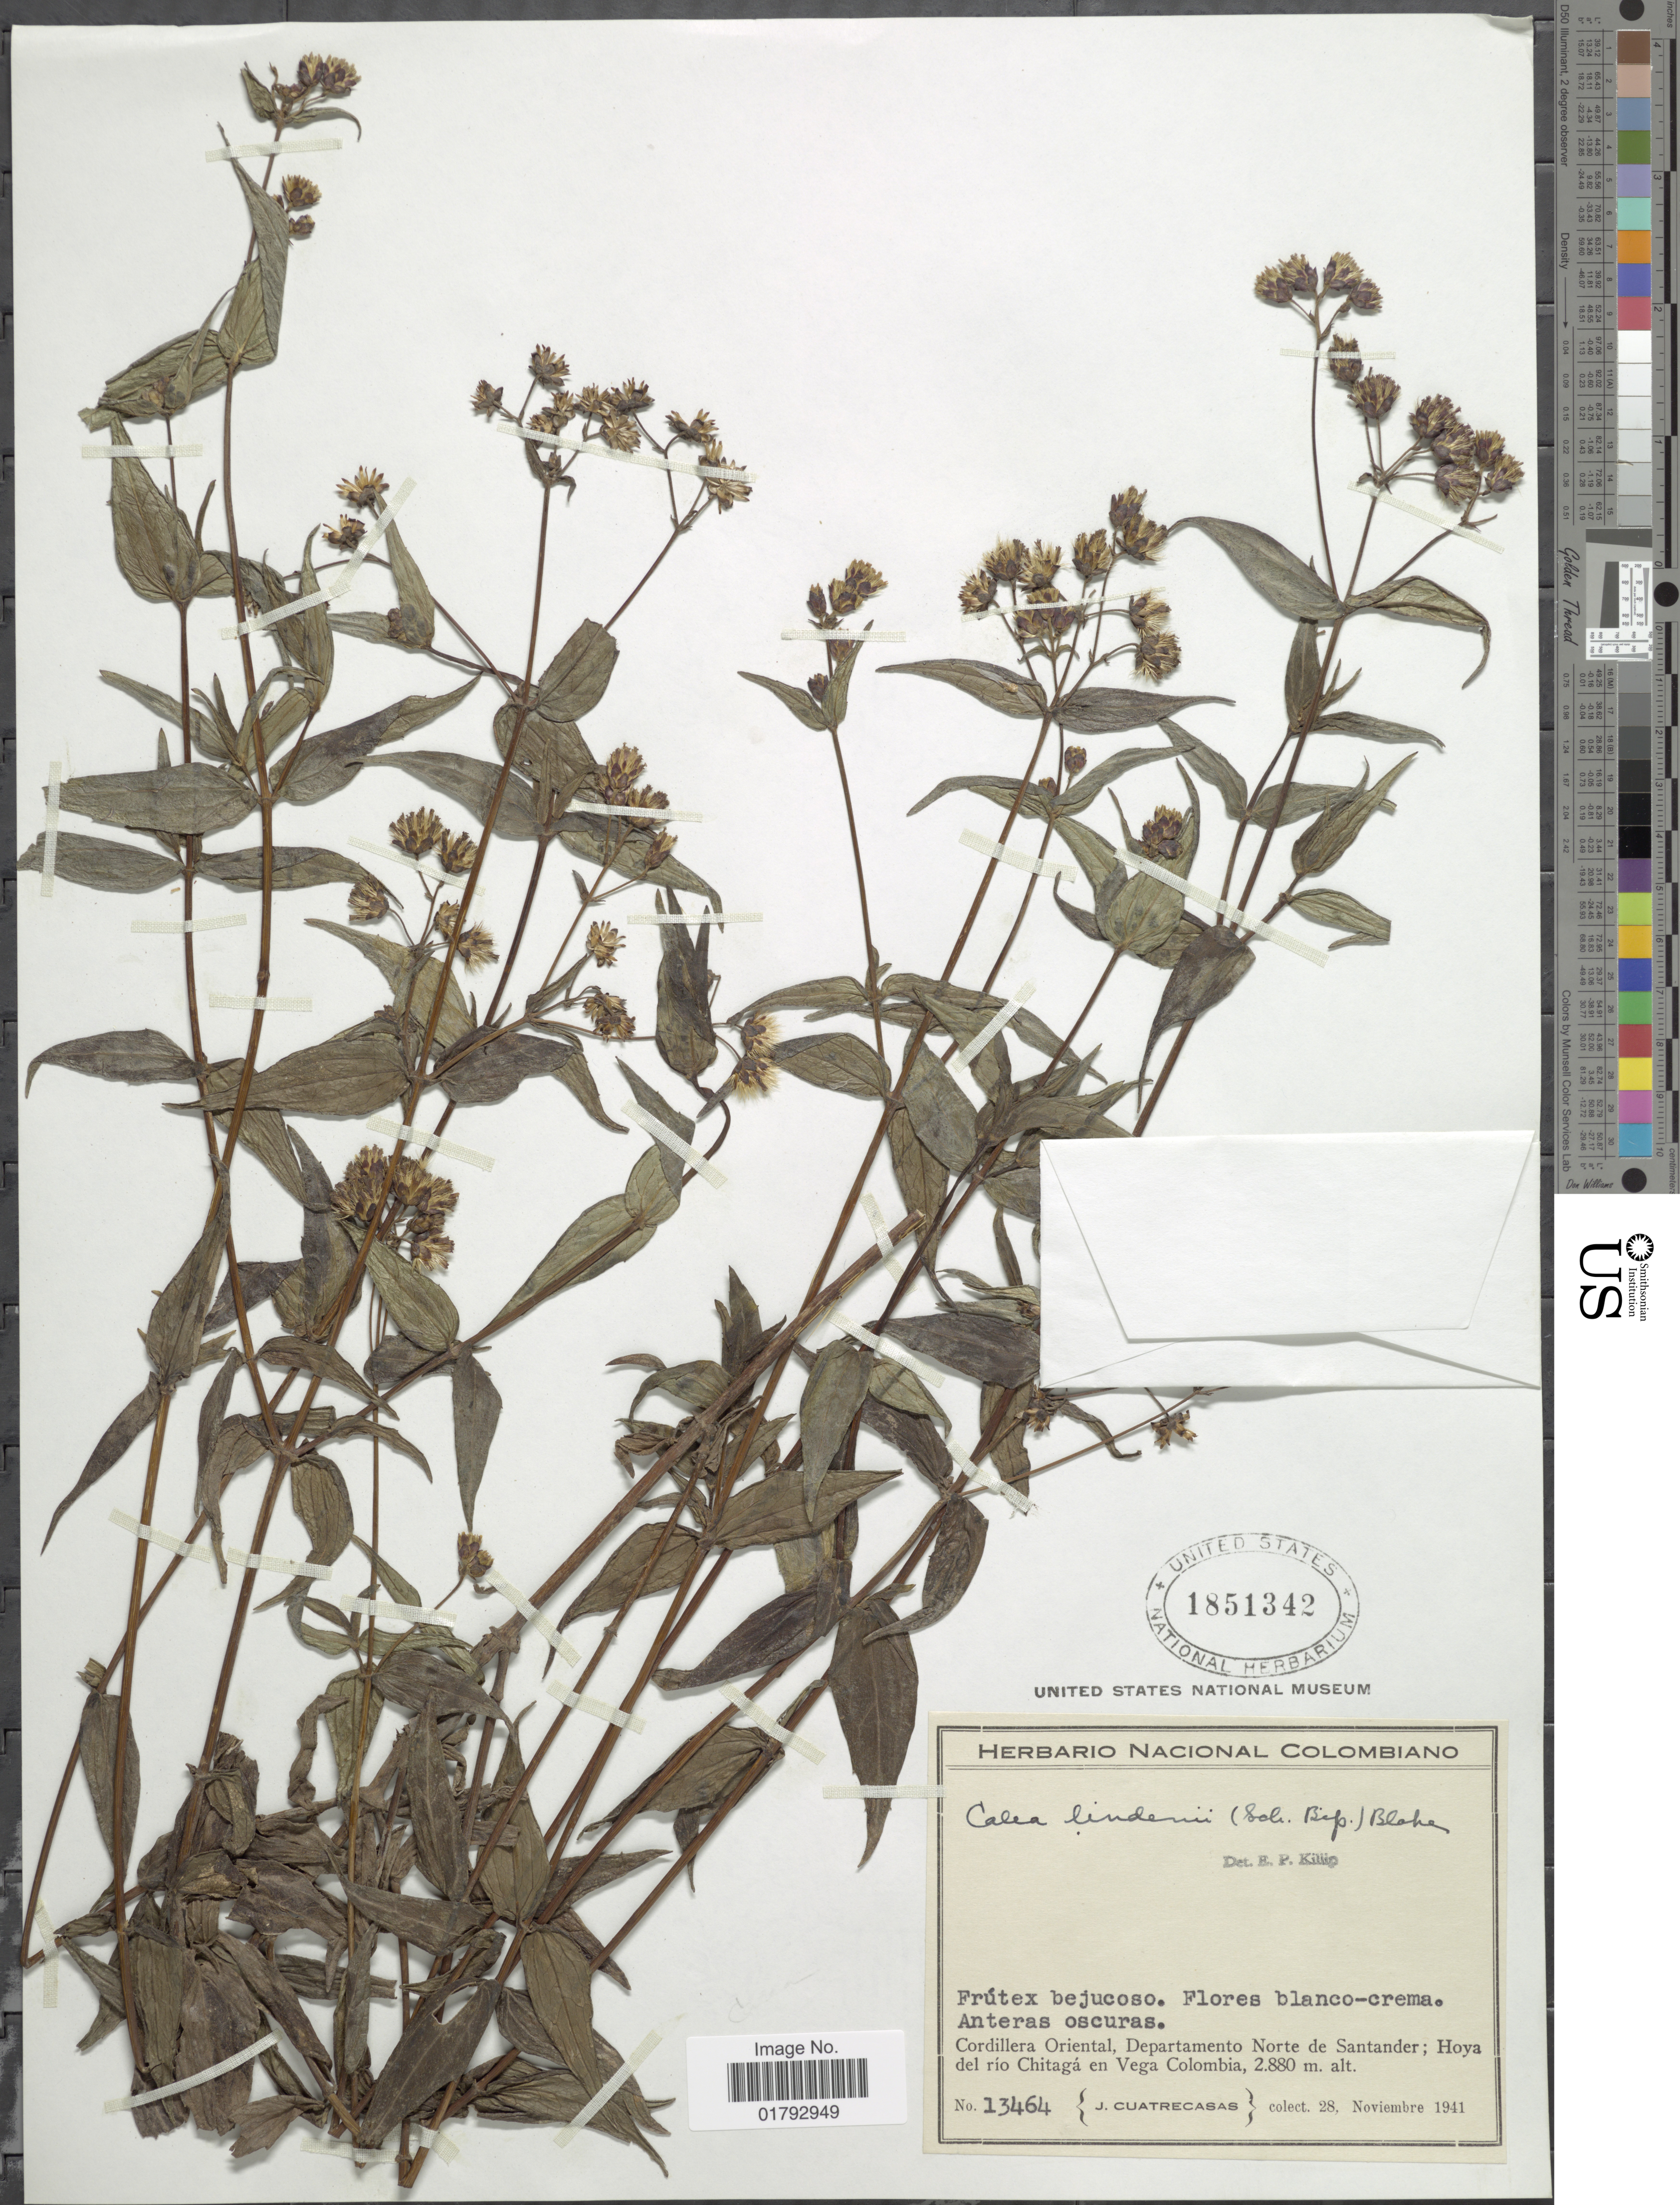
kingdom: Plantae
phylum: Tracheophyta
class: Magnoliopsida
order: Asterales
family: Asteraceae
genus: Alloispermum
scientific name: Alloispermum lindenii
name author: (Sch. Bip. ex Wedd.) H. Rob.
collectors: J. Cuatrecasas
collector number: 13464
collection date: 1941-11-28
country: Colombia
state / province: Norte de Santander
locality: Cordillera Oriental, Departamento Norte de Santander; Hoya del rio Chitaga en Vega Colombia.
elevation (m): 2880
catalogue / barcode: US 1851342